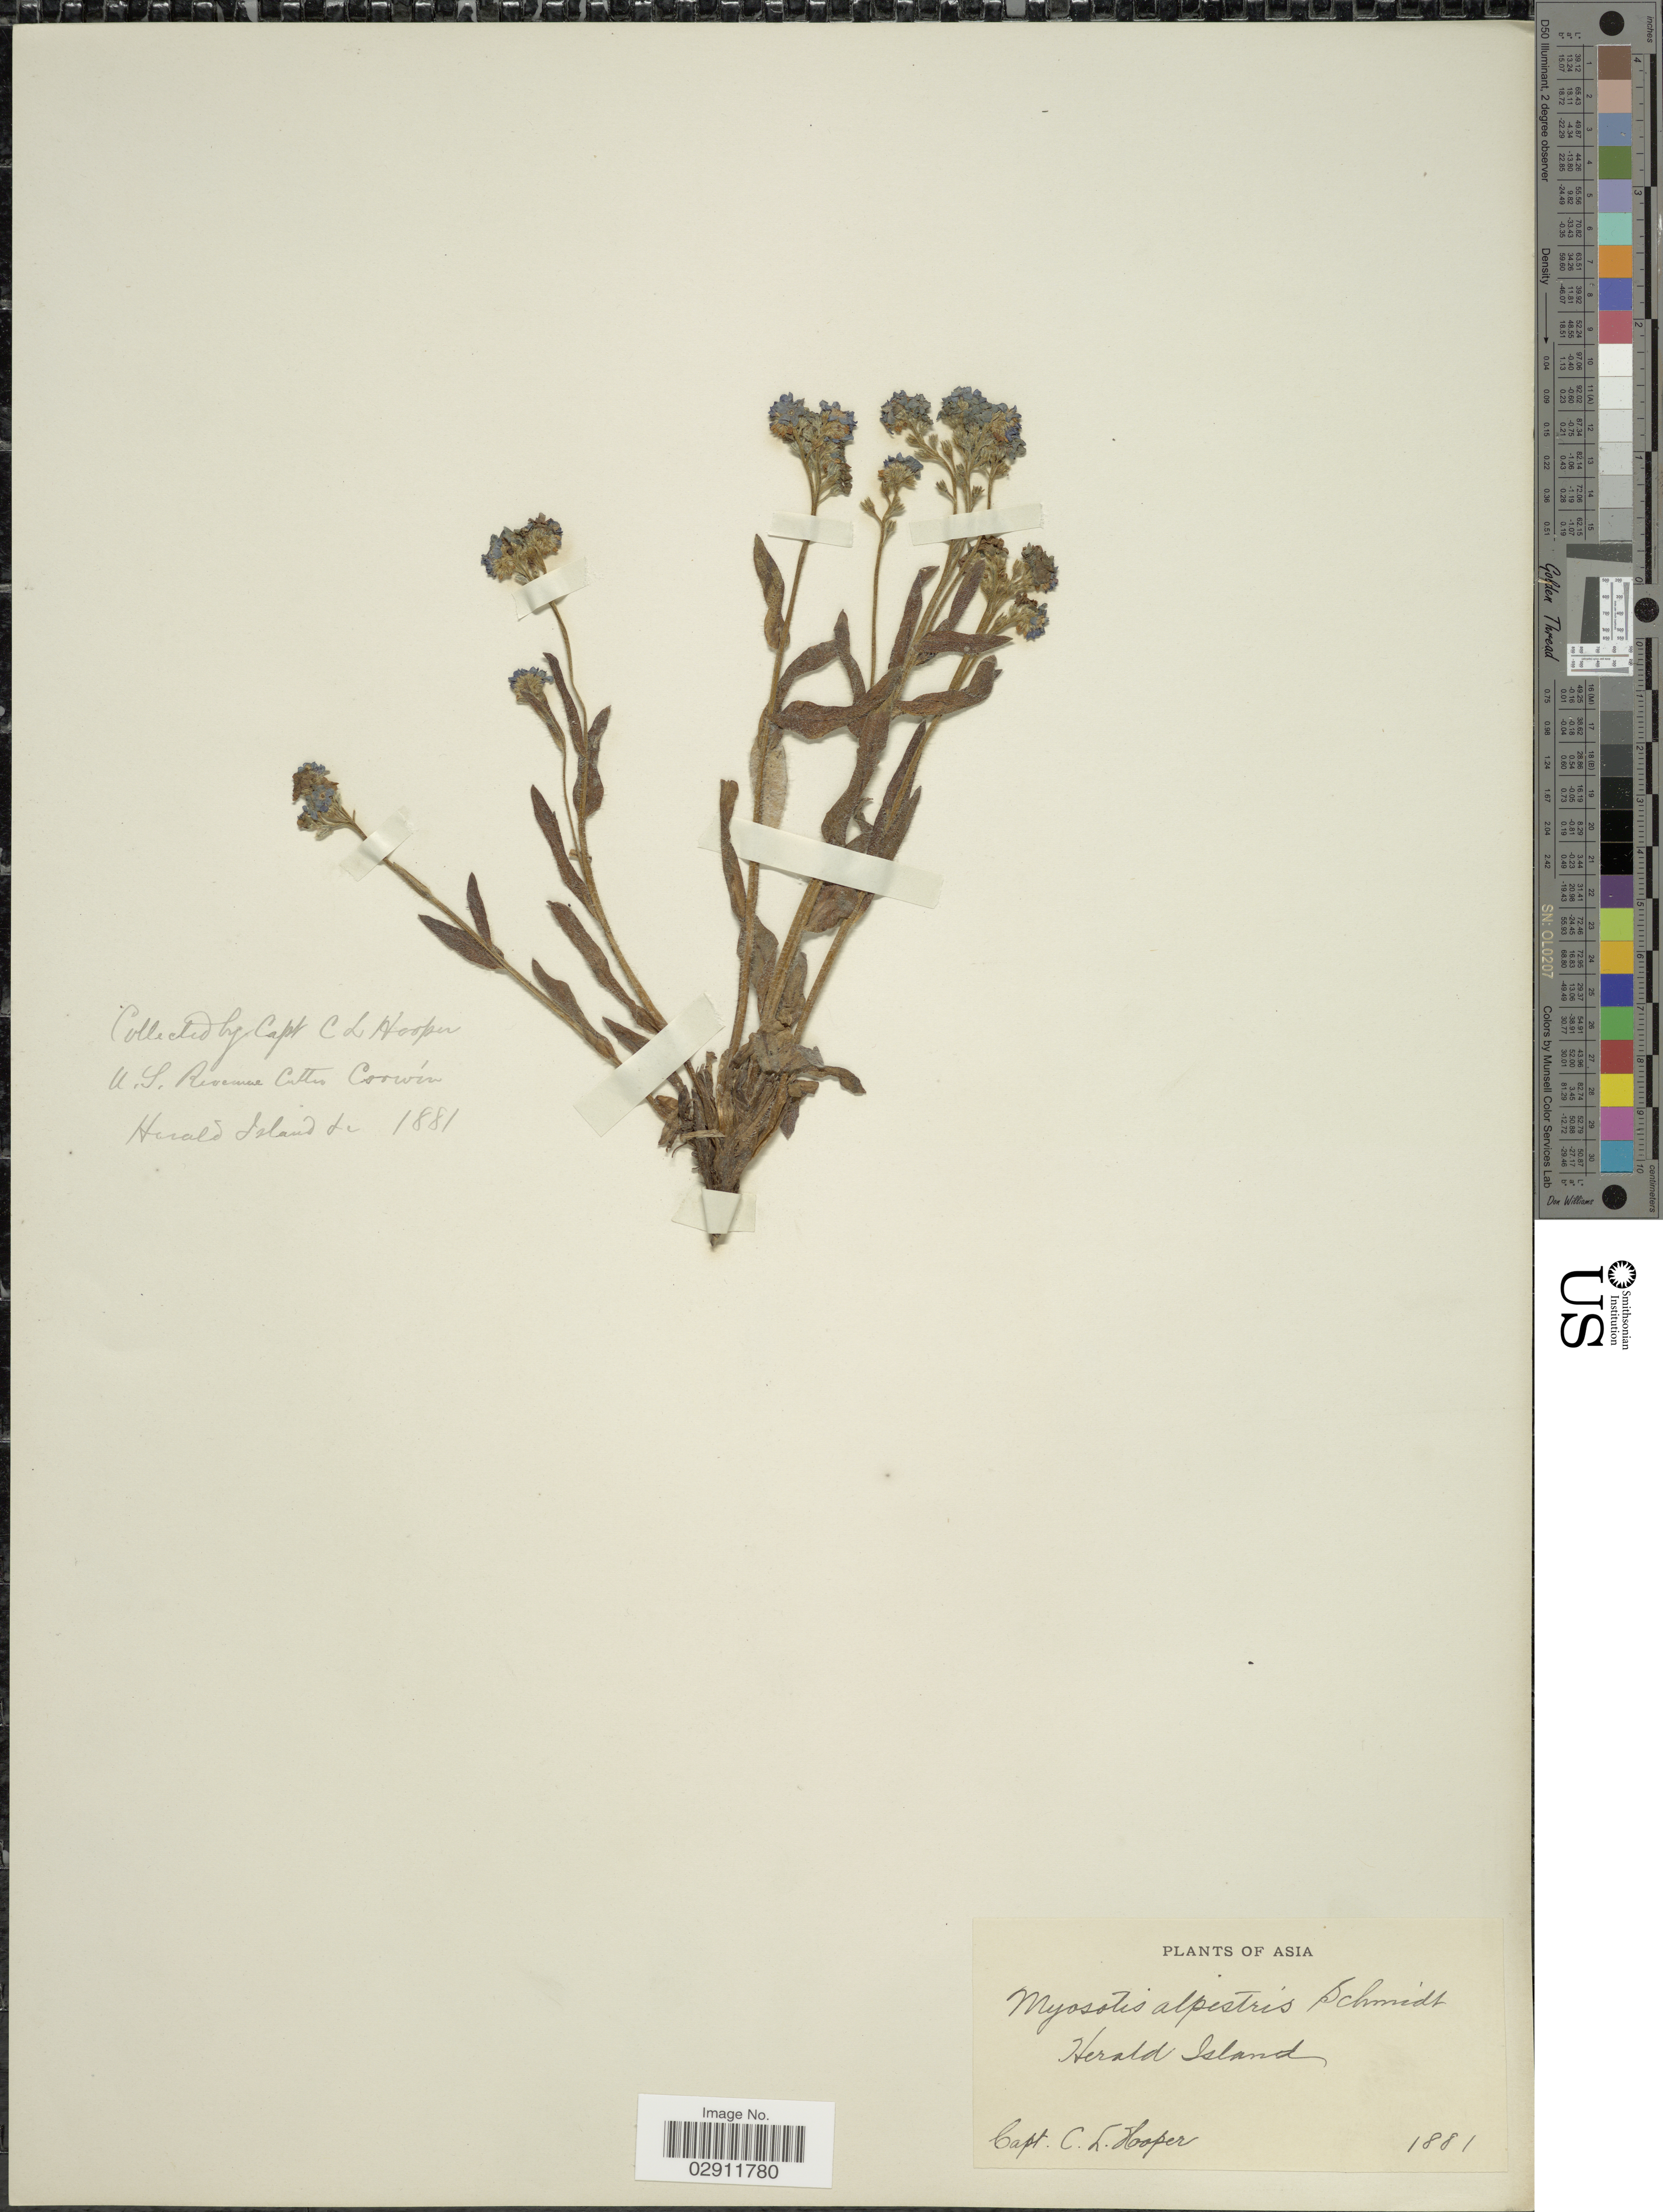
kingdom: Plantae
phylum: Tracheophyta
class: Magnoliopsida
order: Boraginales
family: Boraginaceae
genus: Myosotis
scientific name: Myosotis alpestris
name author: F.W. Schmidt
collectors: C. Hooper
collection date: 1881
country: Russian Federation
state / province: Chukotka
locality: Herald Island.